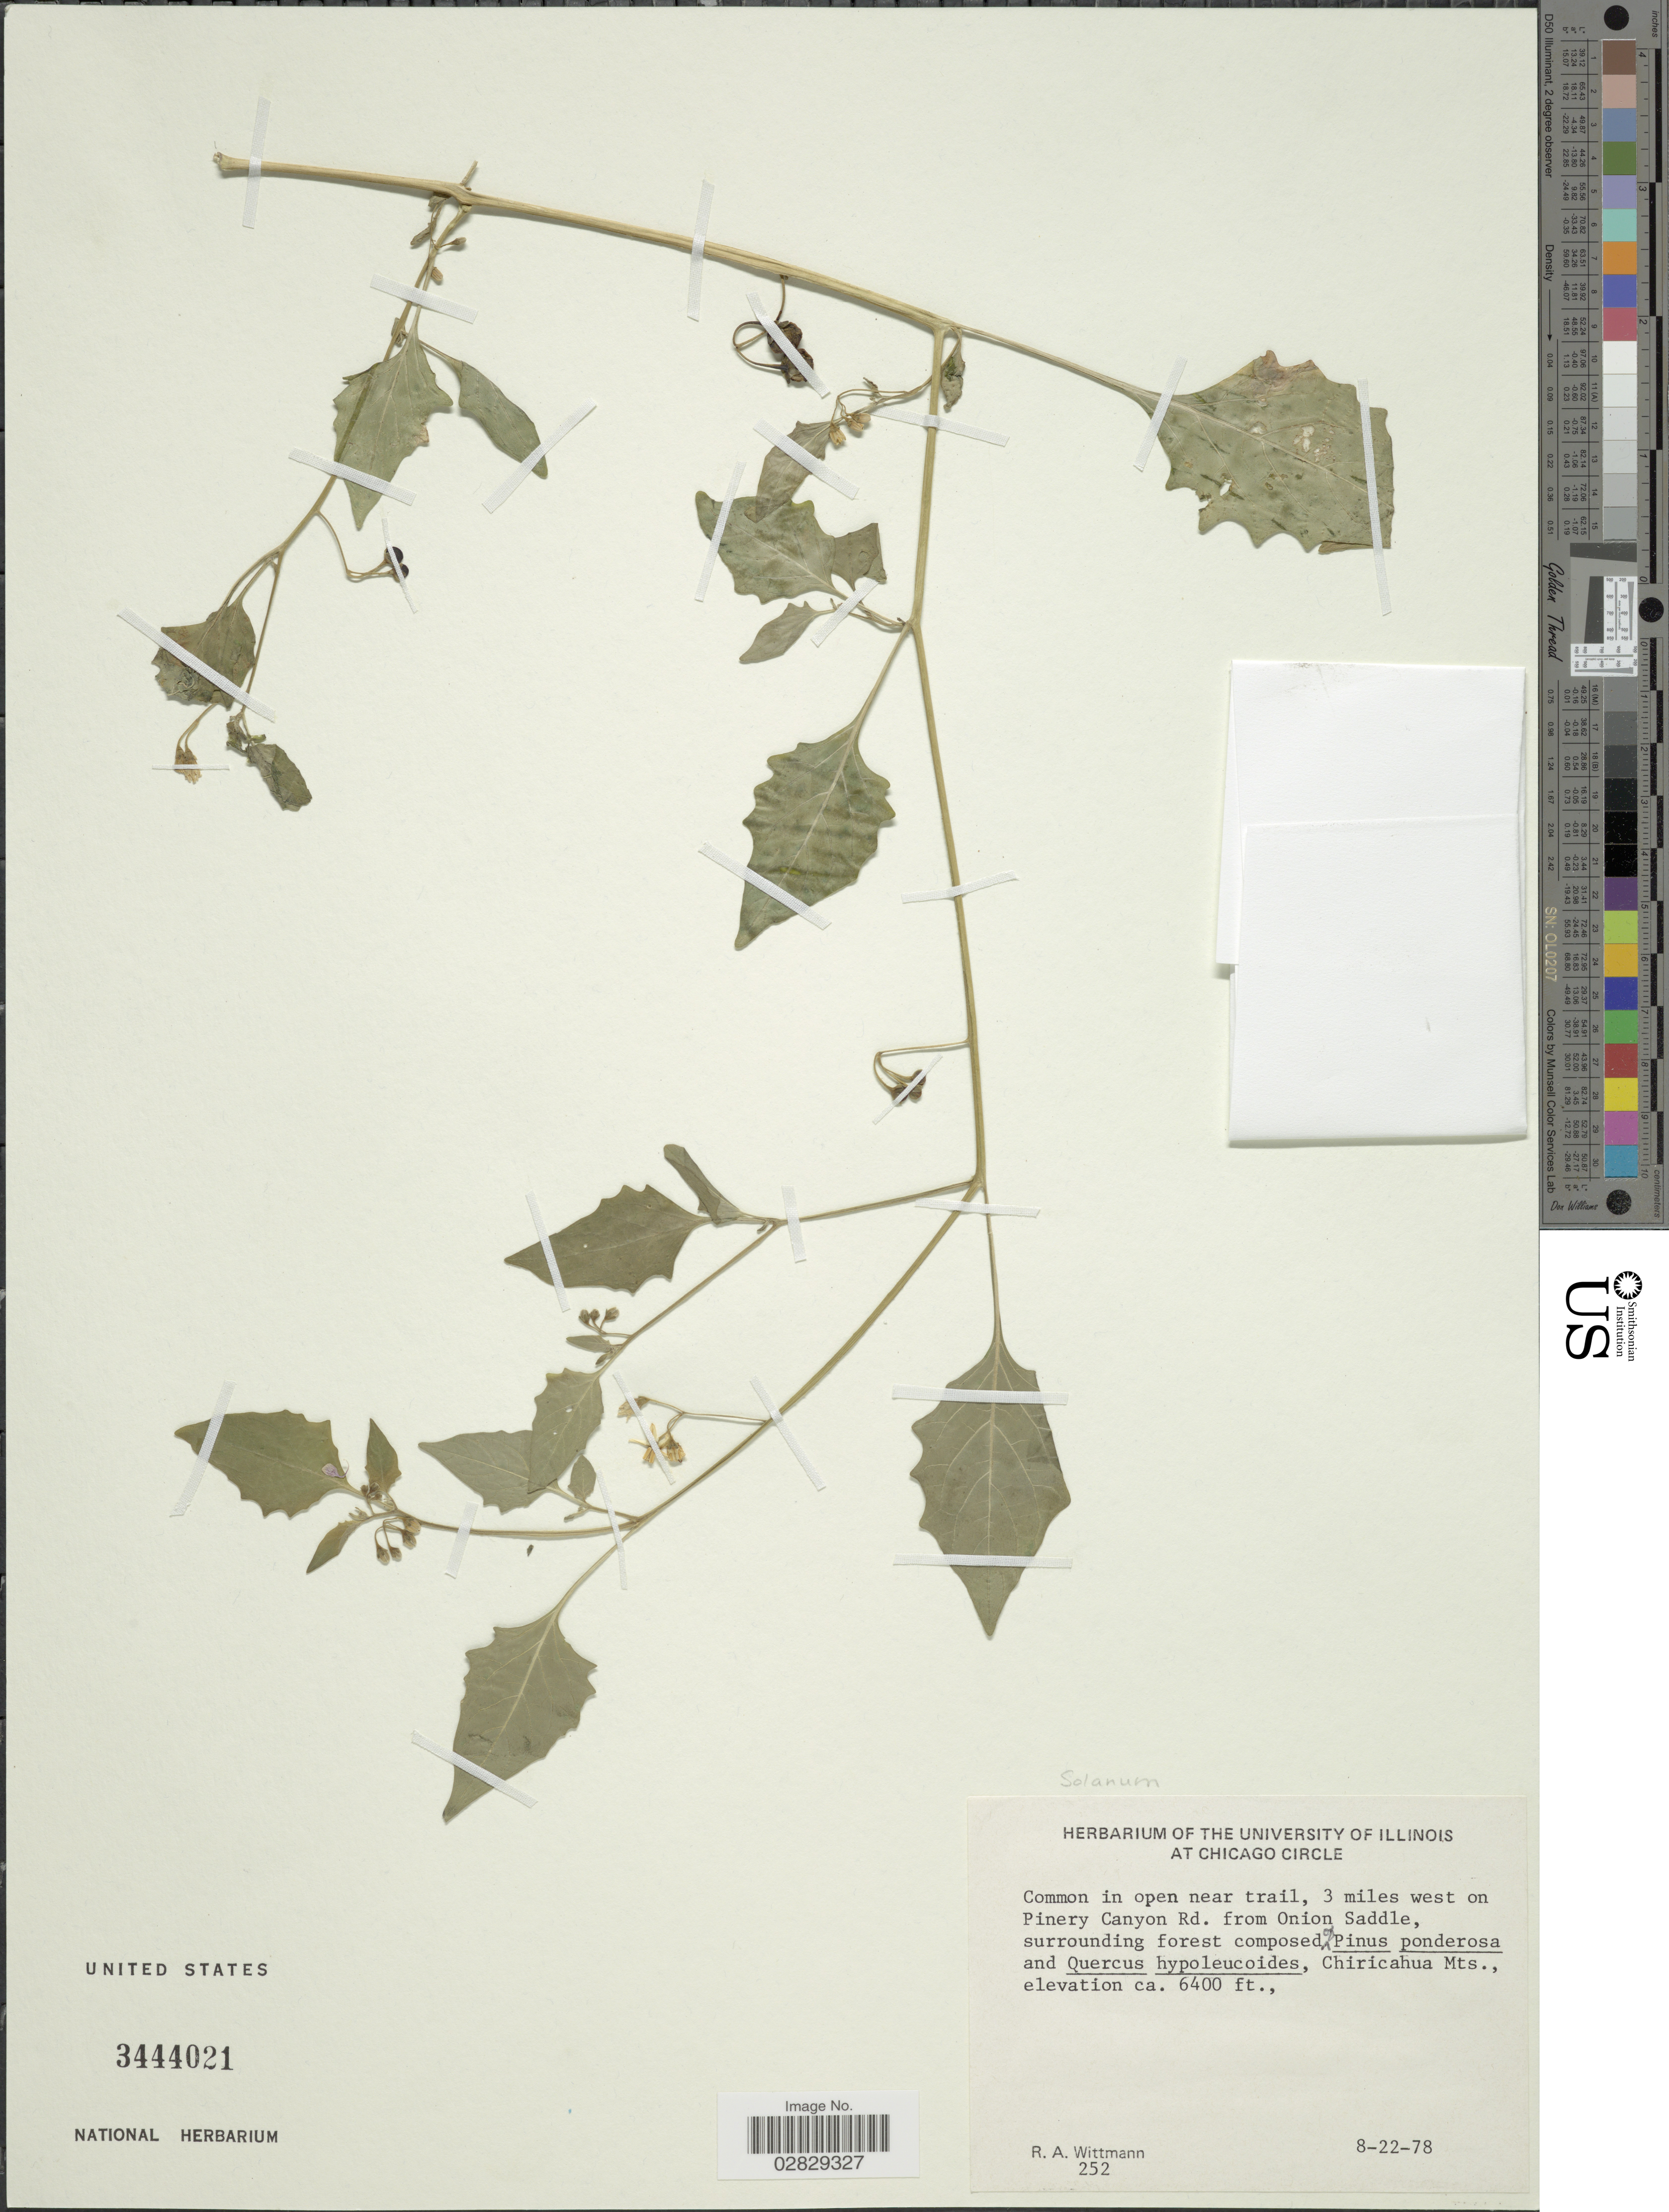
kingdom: Plantae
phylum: Tracheophyta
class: Magnoliopsida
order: Solanales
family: Solanaceae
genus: Solanum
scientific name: Solanum sp.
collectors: R. Wittmann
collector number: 252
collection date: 1978-08-22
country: United States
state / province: Illinois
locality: Common in open near trail at junction of Pinery Canyon Rd. and Methodist Camp Rd, Chiricahua Mts.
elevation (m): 1829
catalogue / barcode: US 3444021